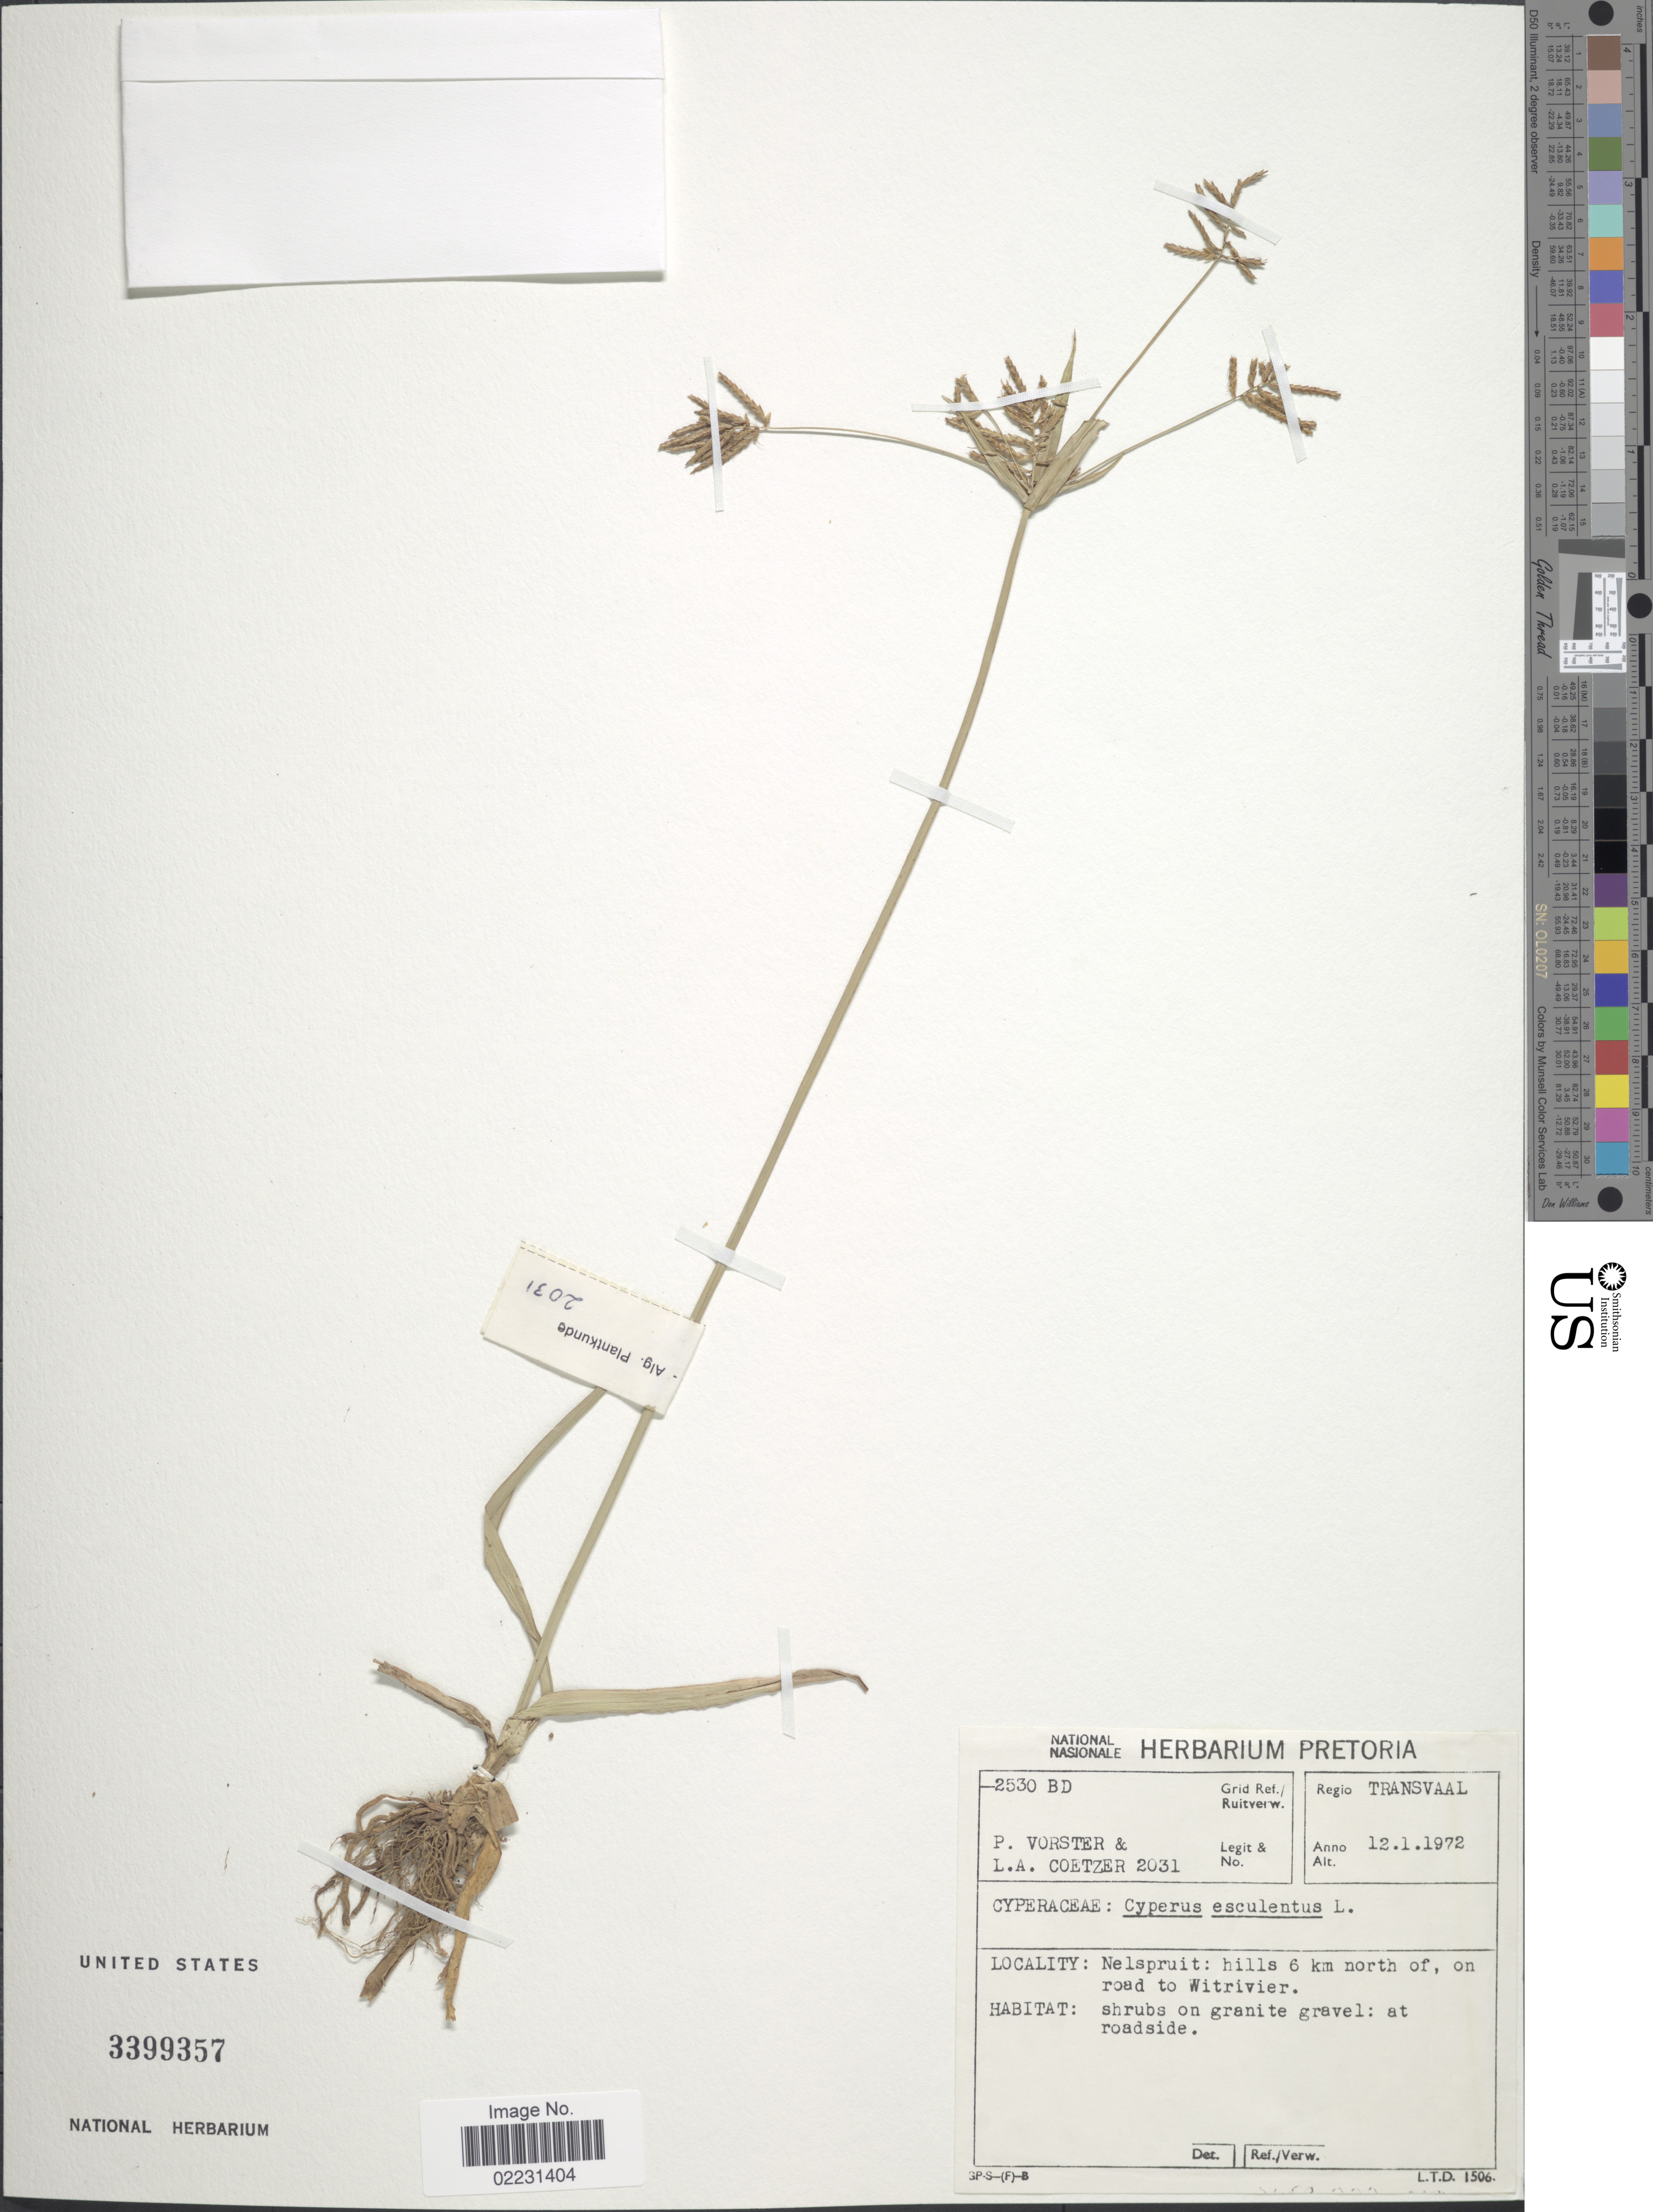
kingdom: Plantae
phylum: Tracheophyta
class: Liliopsida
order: Poales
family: Cyperaceae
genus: Cyperus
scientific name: Cyperus esculentus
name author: L.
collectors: P. Vorster & L. Coetzer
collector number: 2031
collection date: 1972-01-12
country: South Africa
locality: Regio Transvaal, Nelspruit: hills 6 km north of, on road to Witriver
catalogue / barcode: US 3399357